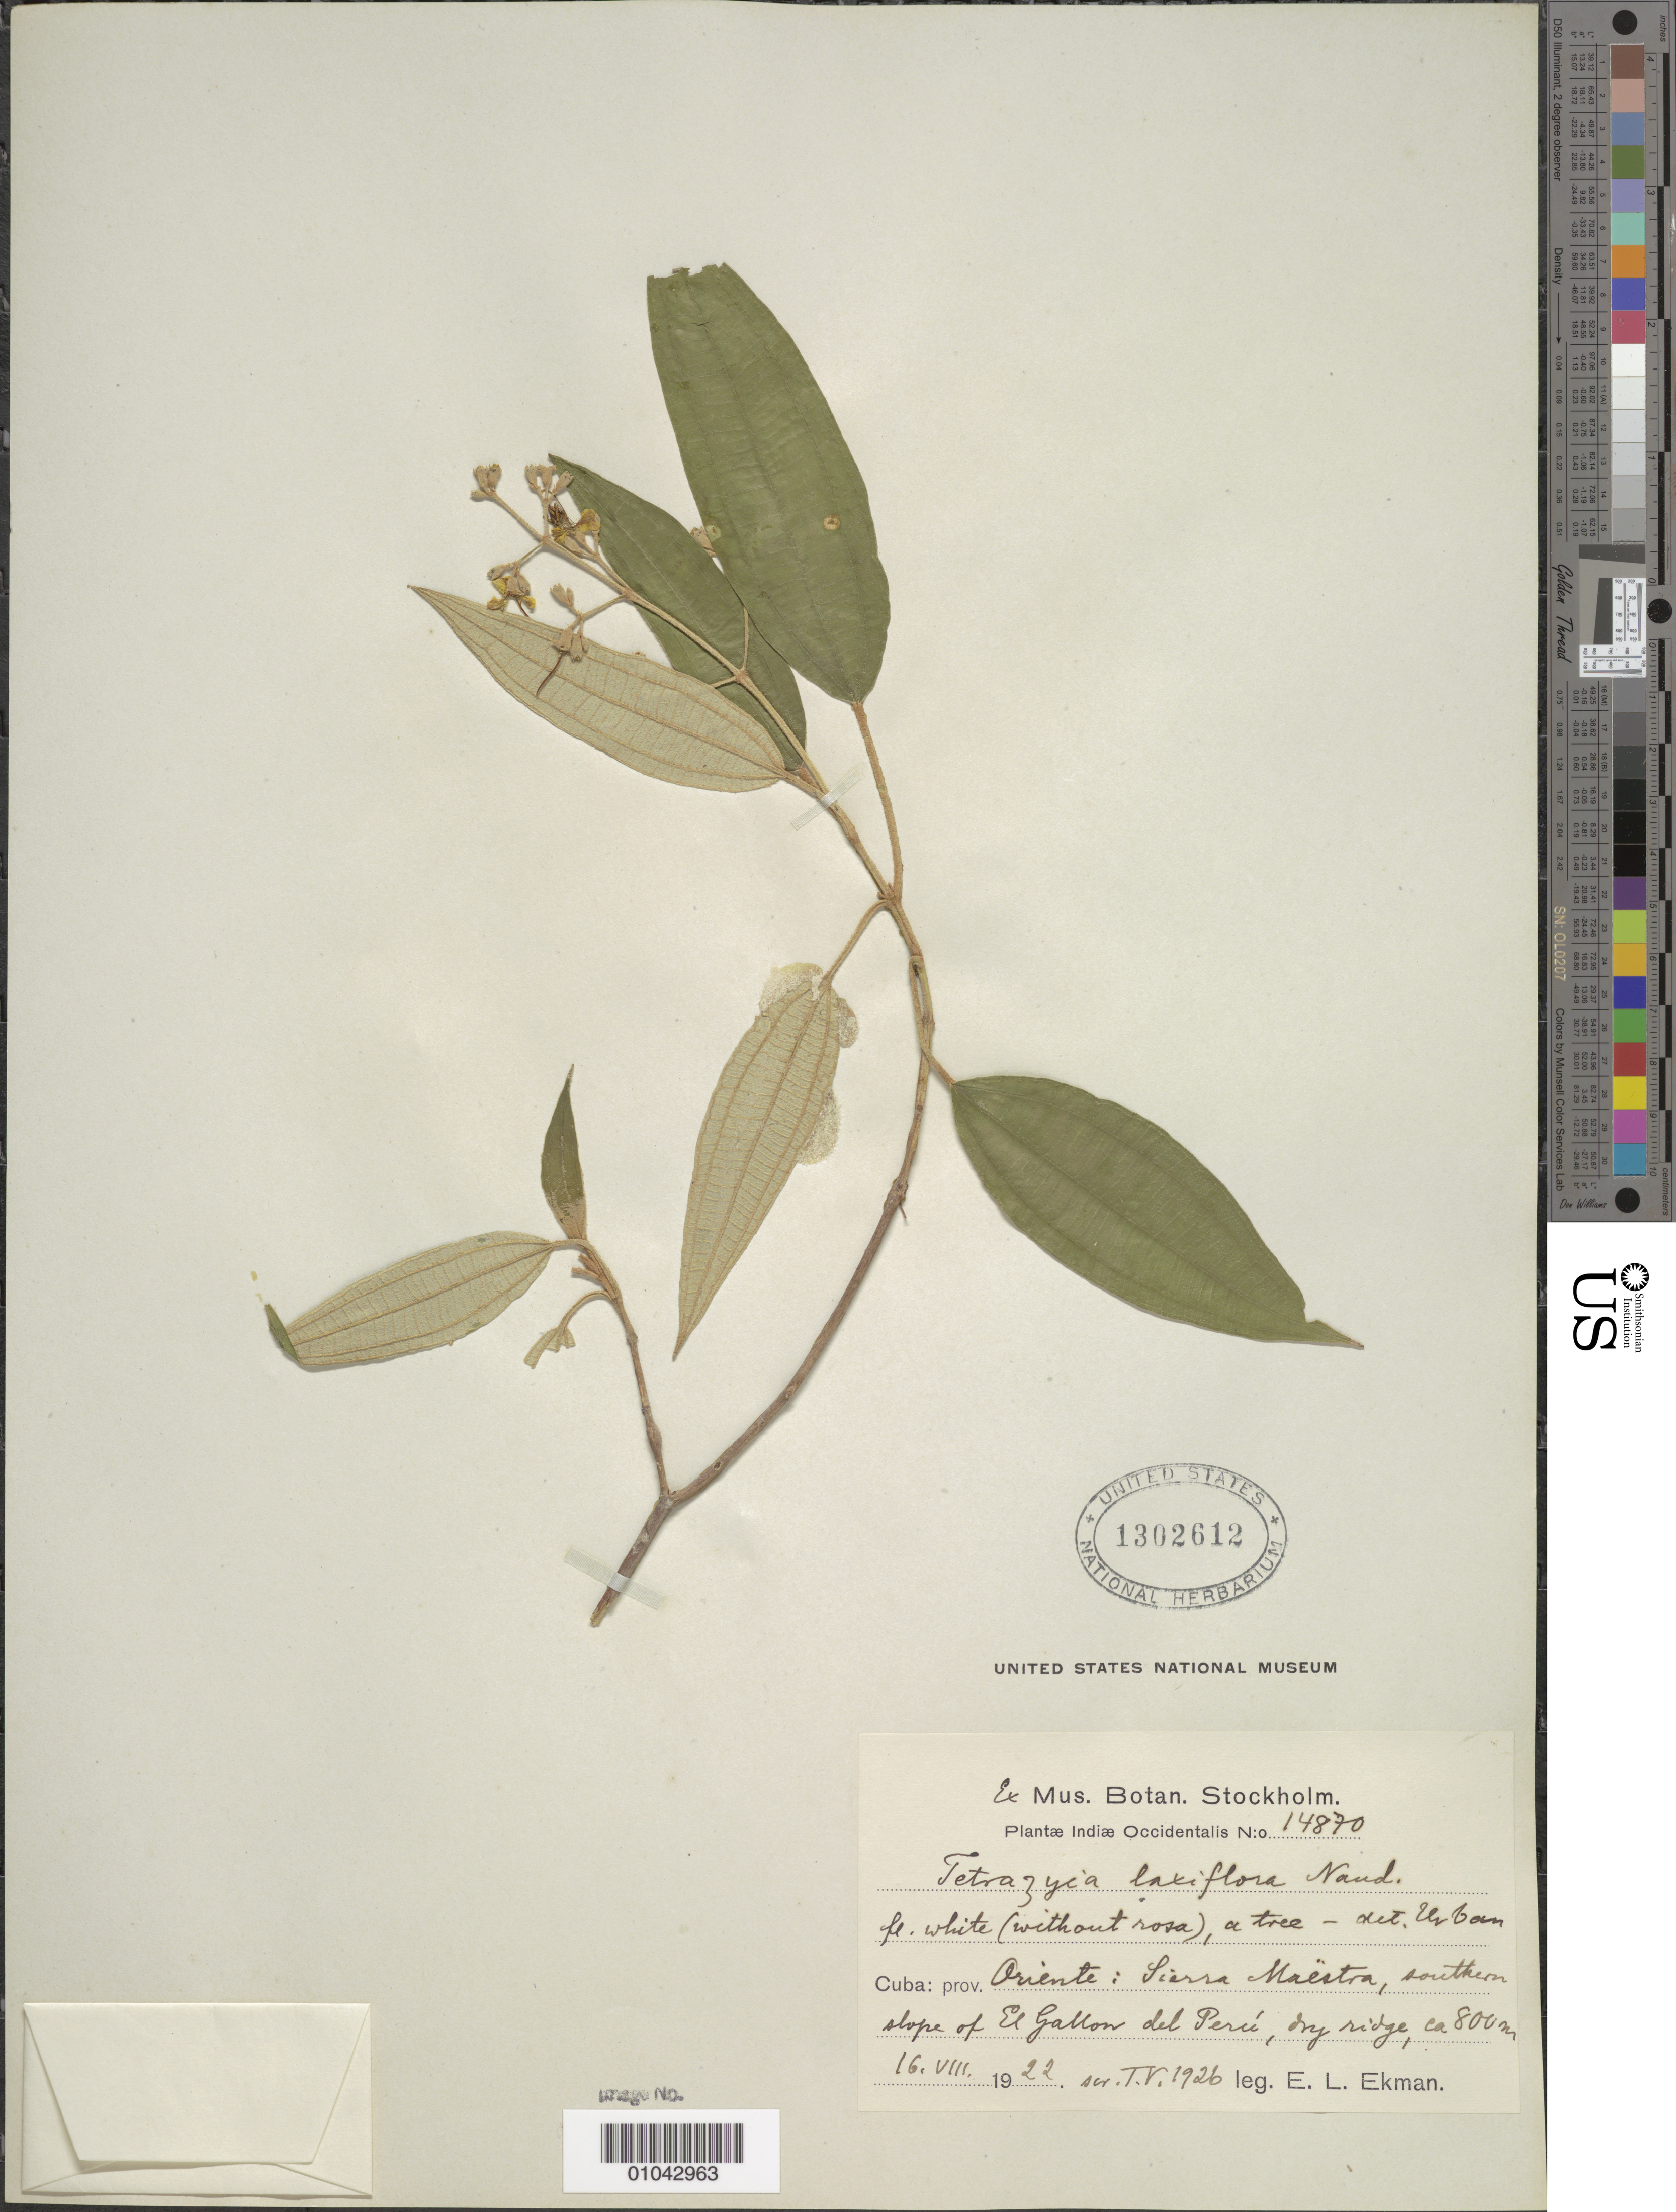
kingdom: Plantae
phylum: Tracheophyta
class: Magnoliopsida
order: Myrtales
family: Melastomataceae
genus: Miconia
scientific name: Miconia rangeliana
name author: C. Wright in Griseb.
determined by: Judd, Walter S.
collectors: E. L. Ekman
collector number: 14870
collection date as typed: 16 Aug 1922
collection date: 1922-08-16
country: Cuba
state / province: Oriente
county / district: Dry forest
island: Cuba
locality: Sierra Maestra, southern slope of El Gallon del Perú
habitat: Dry ridge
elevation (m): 800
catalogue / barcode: US 1302612